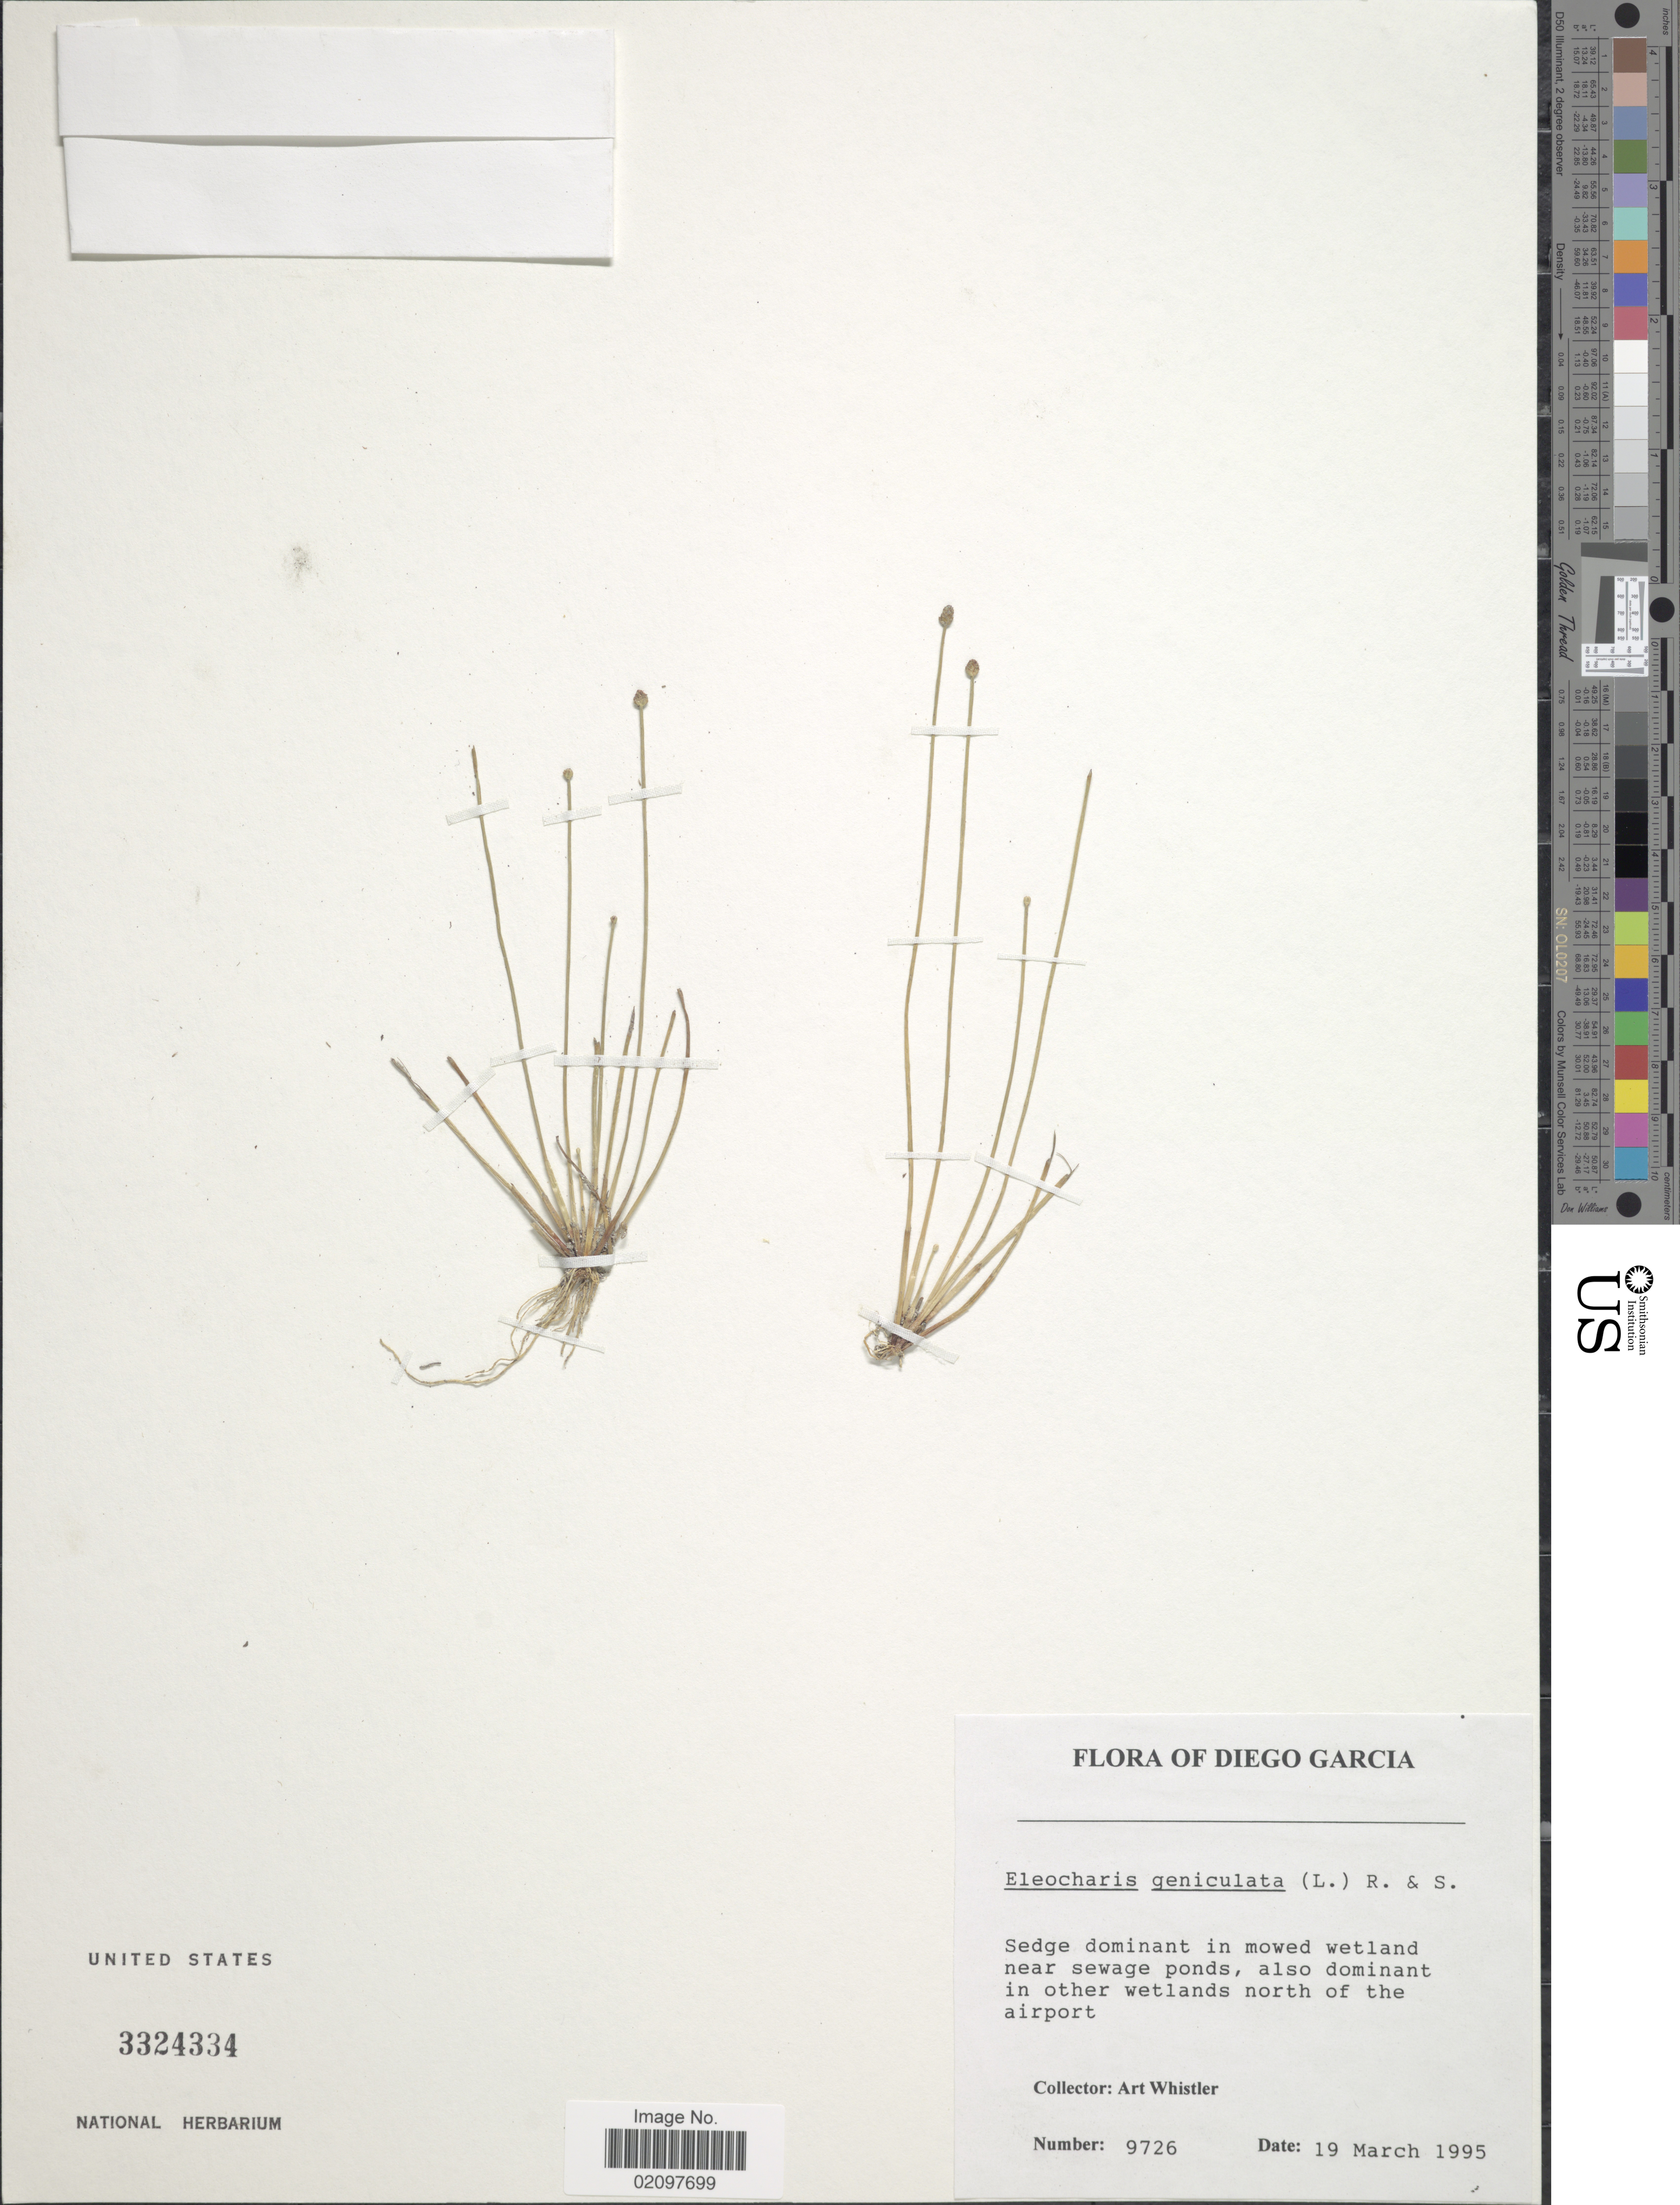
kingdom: Plantae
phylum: Tracheophyta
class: Liliopsida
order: Poales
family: Cyperaceae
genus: Eleocharis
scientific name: Eleocharis geniculata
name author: (L.) Roem. & Schult.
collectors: A. Whistler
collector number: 9726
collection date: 1995-03-19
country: British Indian Ocean Territory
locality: Diego Garcia. Sedge dominant in mowed wetland near sewege ponds, also dominant in other wetlands north of the airport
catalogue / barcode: US 3324334